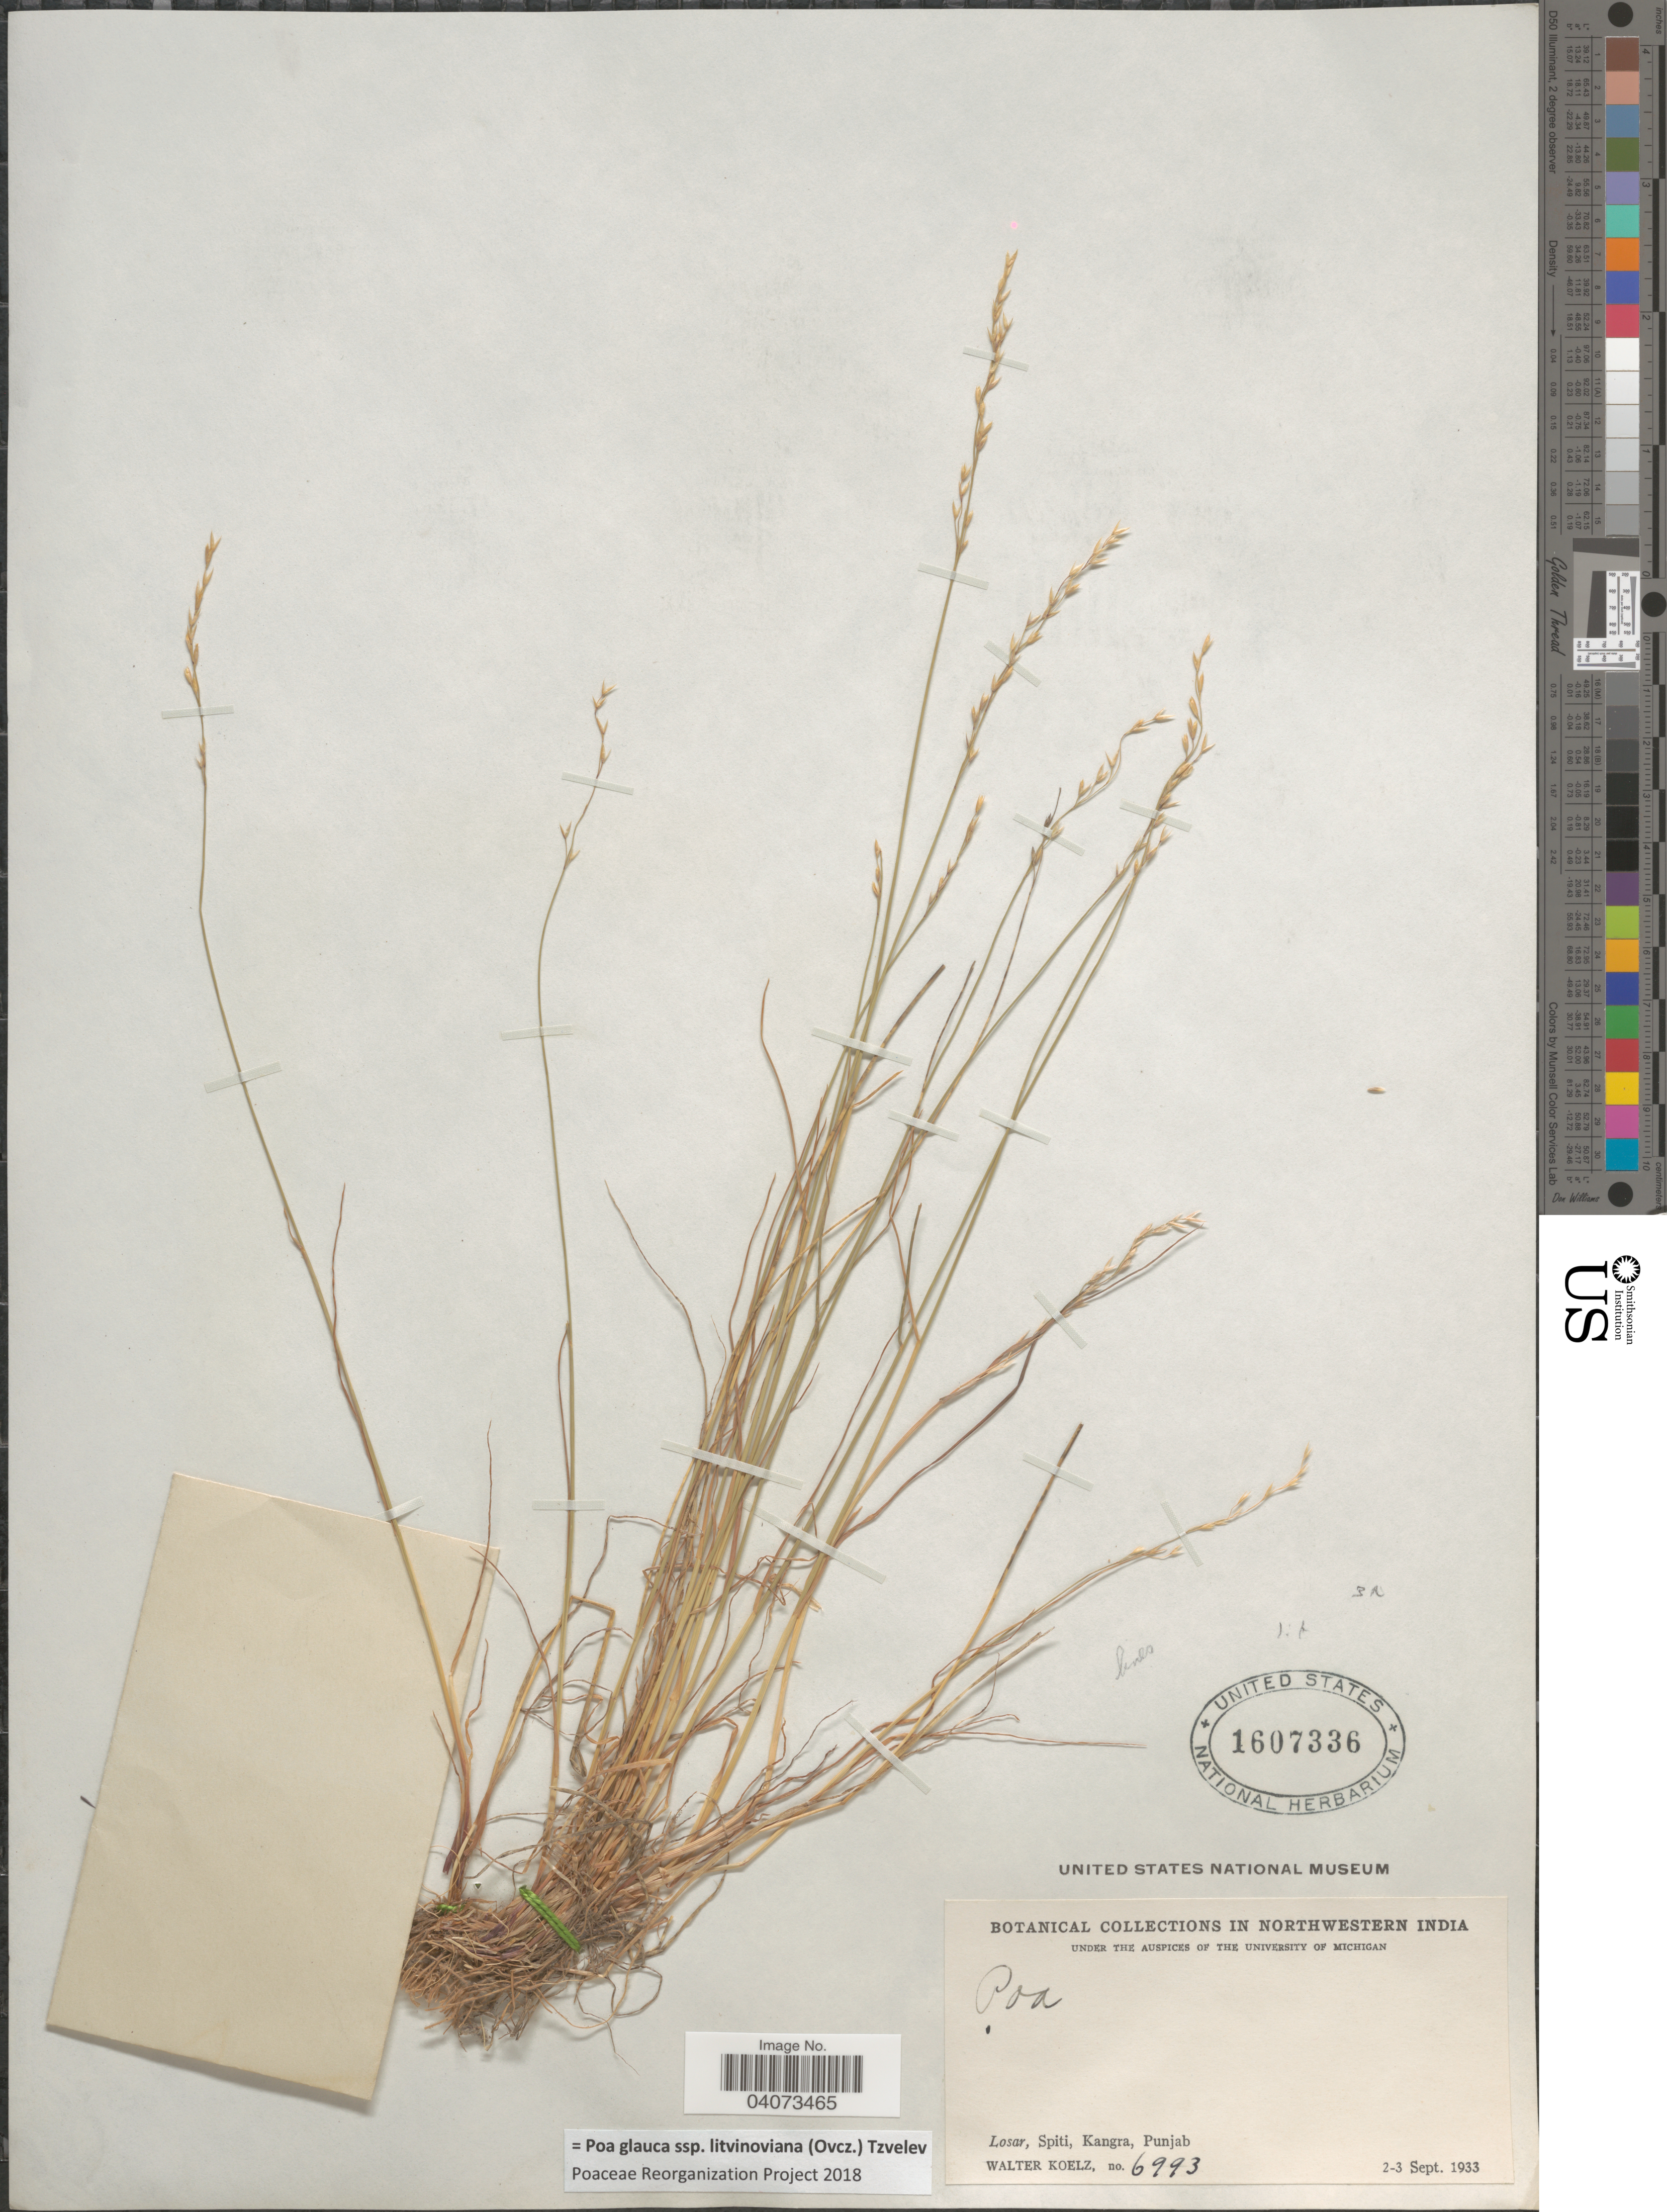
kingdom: Plantae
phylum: Tracheophyta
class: Liliopsida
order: Poales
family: Poaceae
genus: Poa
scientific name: Poa glauca subsp. litvinoviana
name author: (Ovcz.) Tzvelev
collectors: W. N. Koelz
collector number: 6993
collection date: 1933-09-02/1933-09-03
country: India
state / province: Punjab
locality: Northwestern India. Losar, Spiti, Kangra.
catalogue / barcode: US 1607336